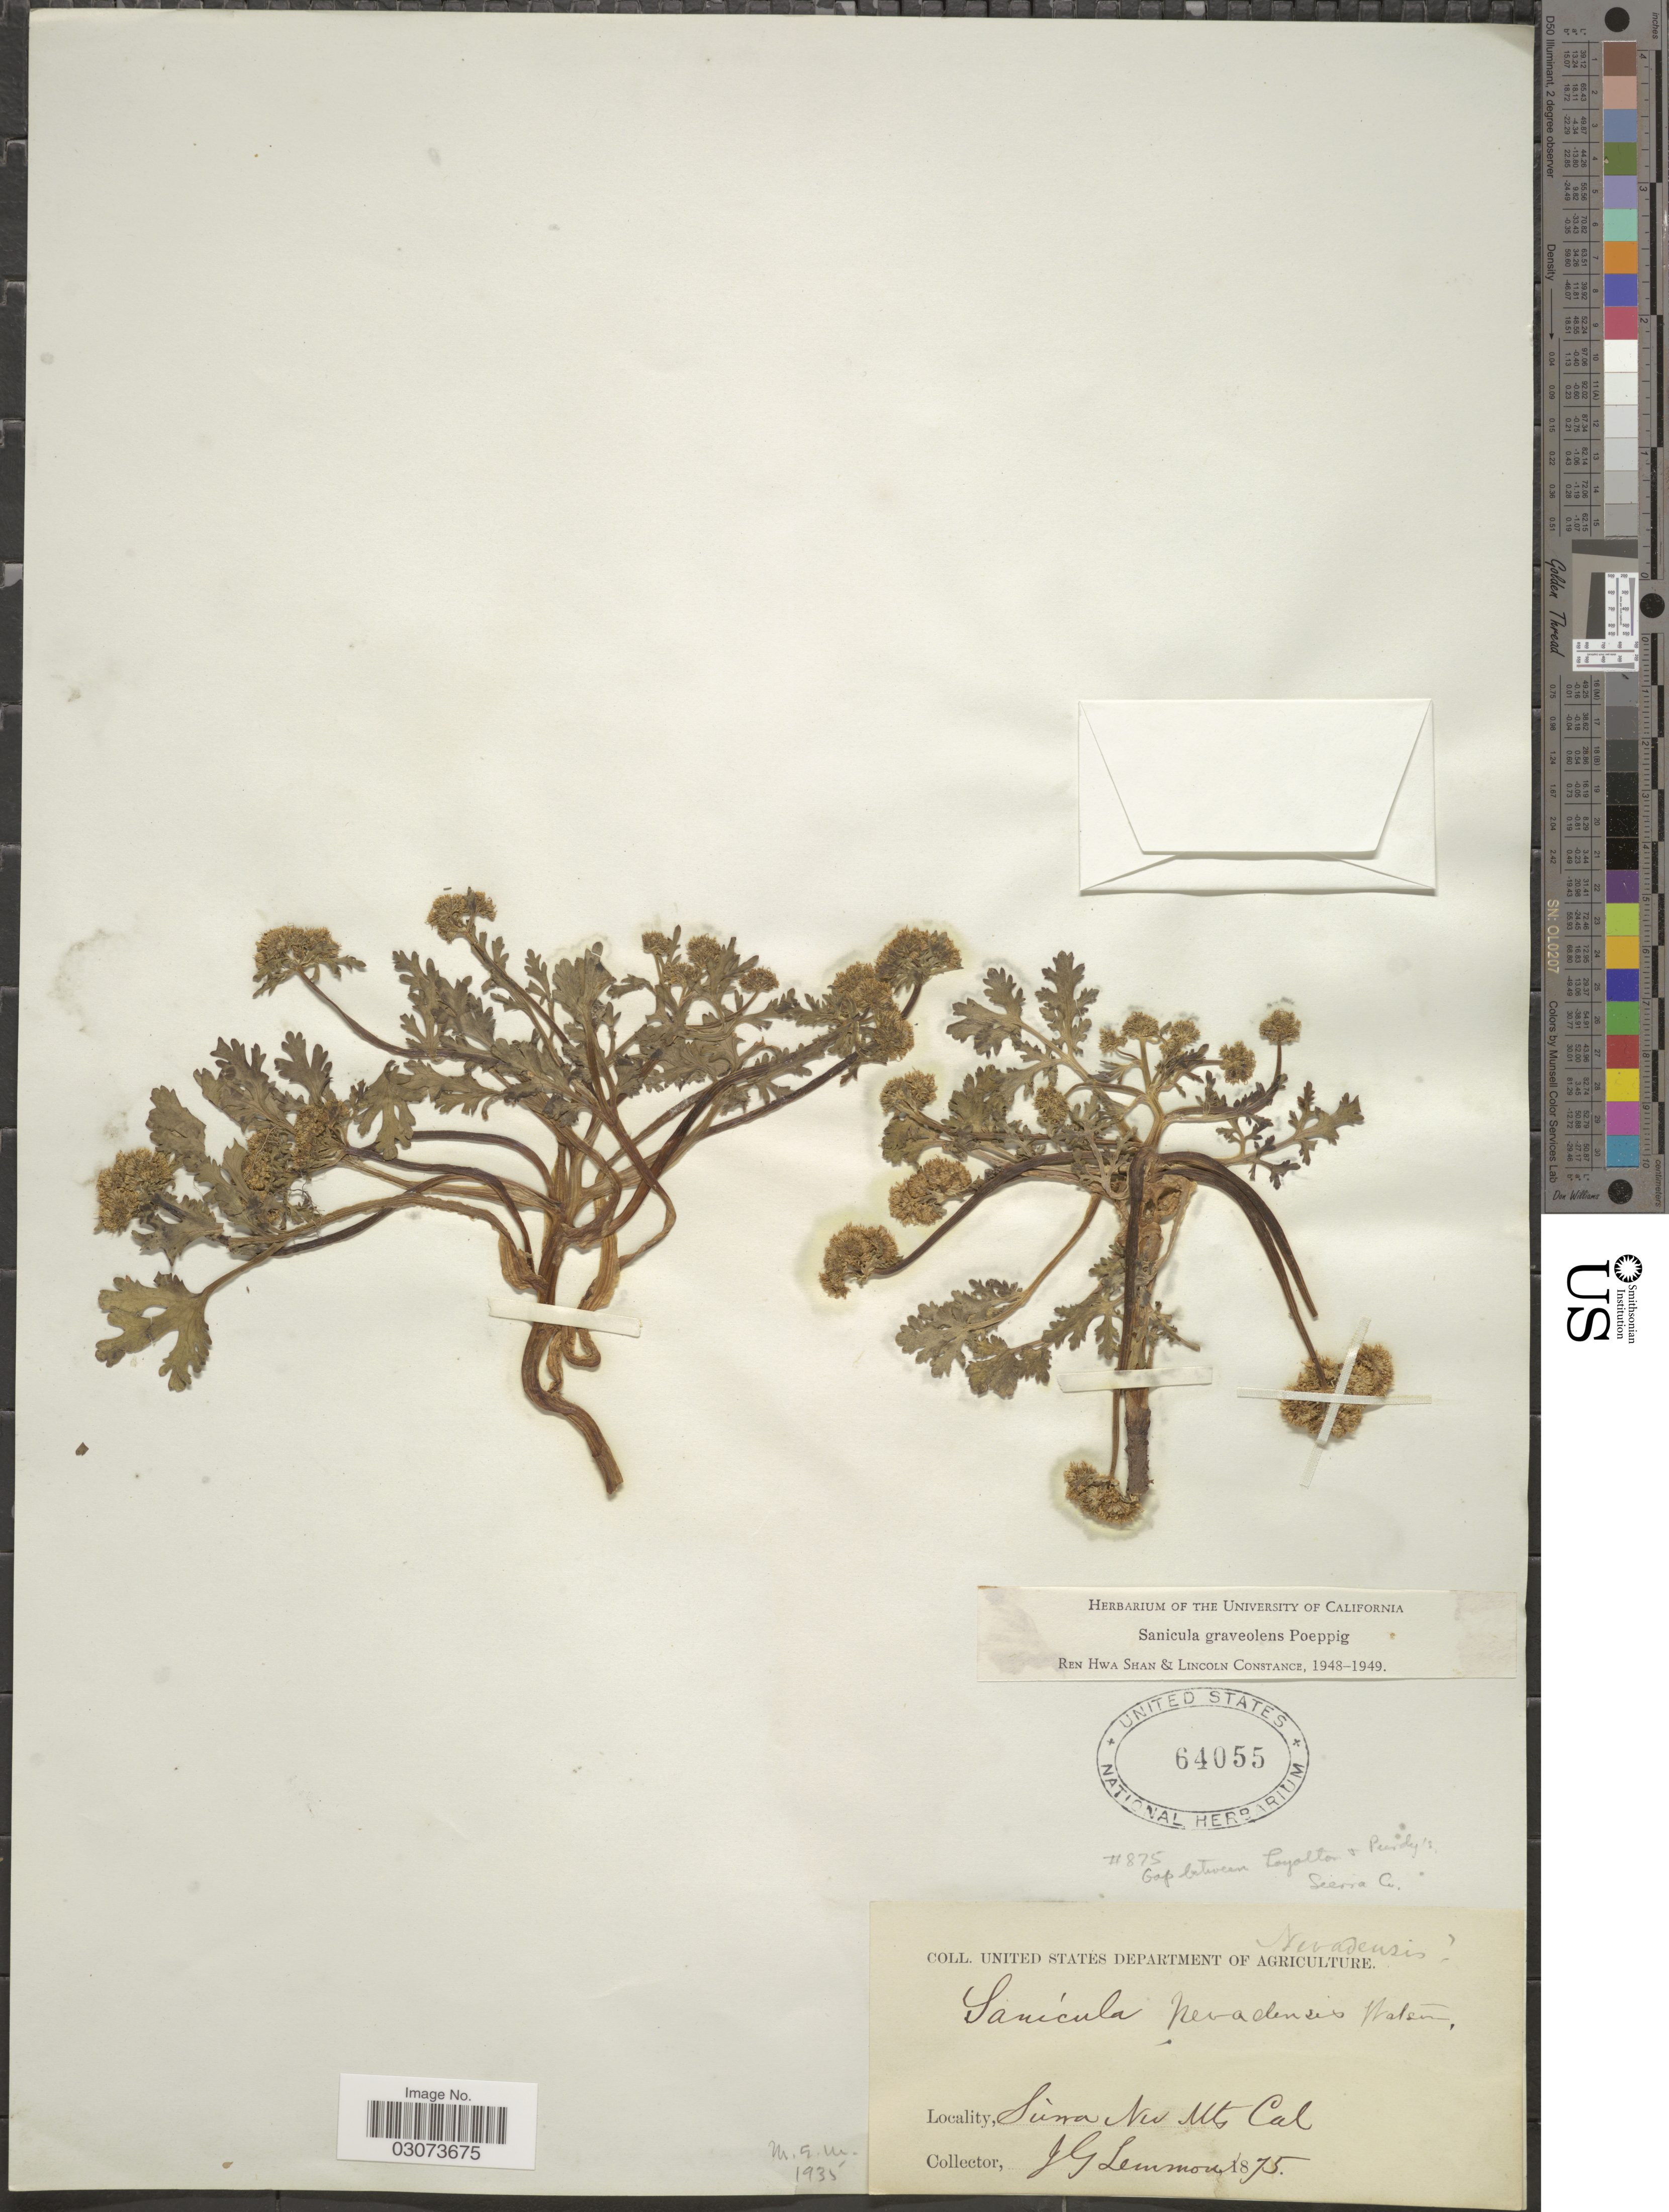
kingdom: Plantae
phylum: Tracheophyta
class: Magnoliopsida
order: Apiales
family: Apiaceae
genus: Sanicula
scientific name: Sanicula graveolens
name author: Poepp. ex DC.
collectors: J. Lemmon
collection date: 1875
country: United States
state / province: California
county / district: Sierra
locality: Sierra Nev Mts. Sierra Co.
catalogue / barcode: US 64055